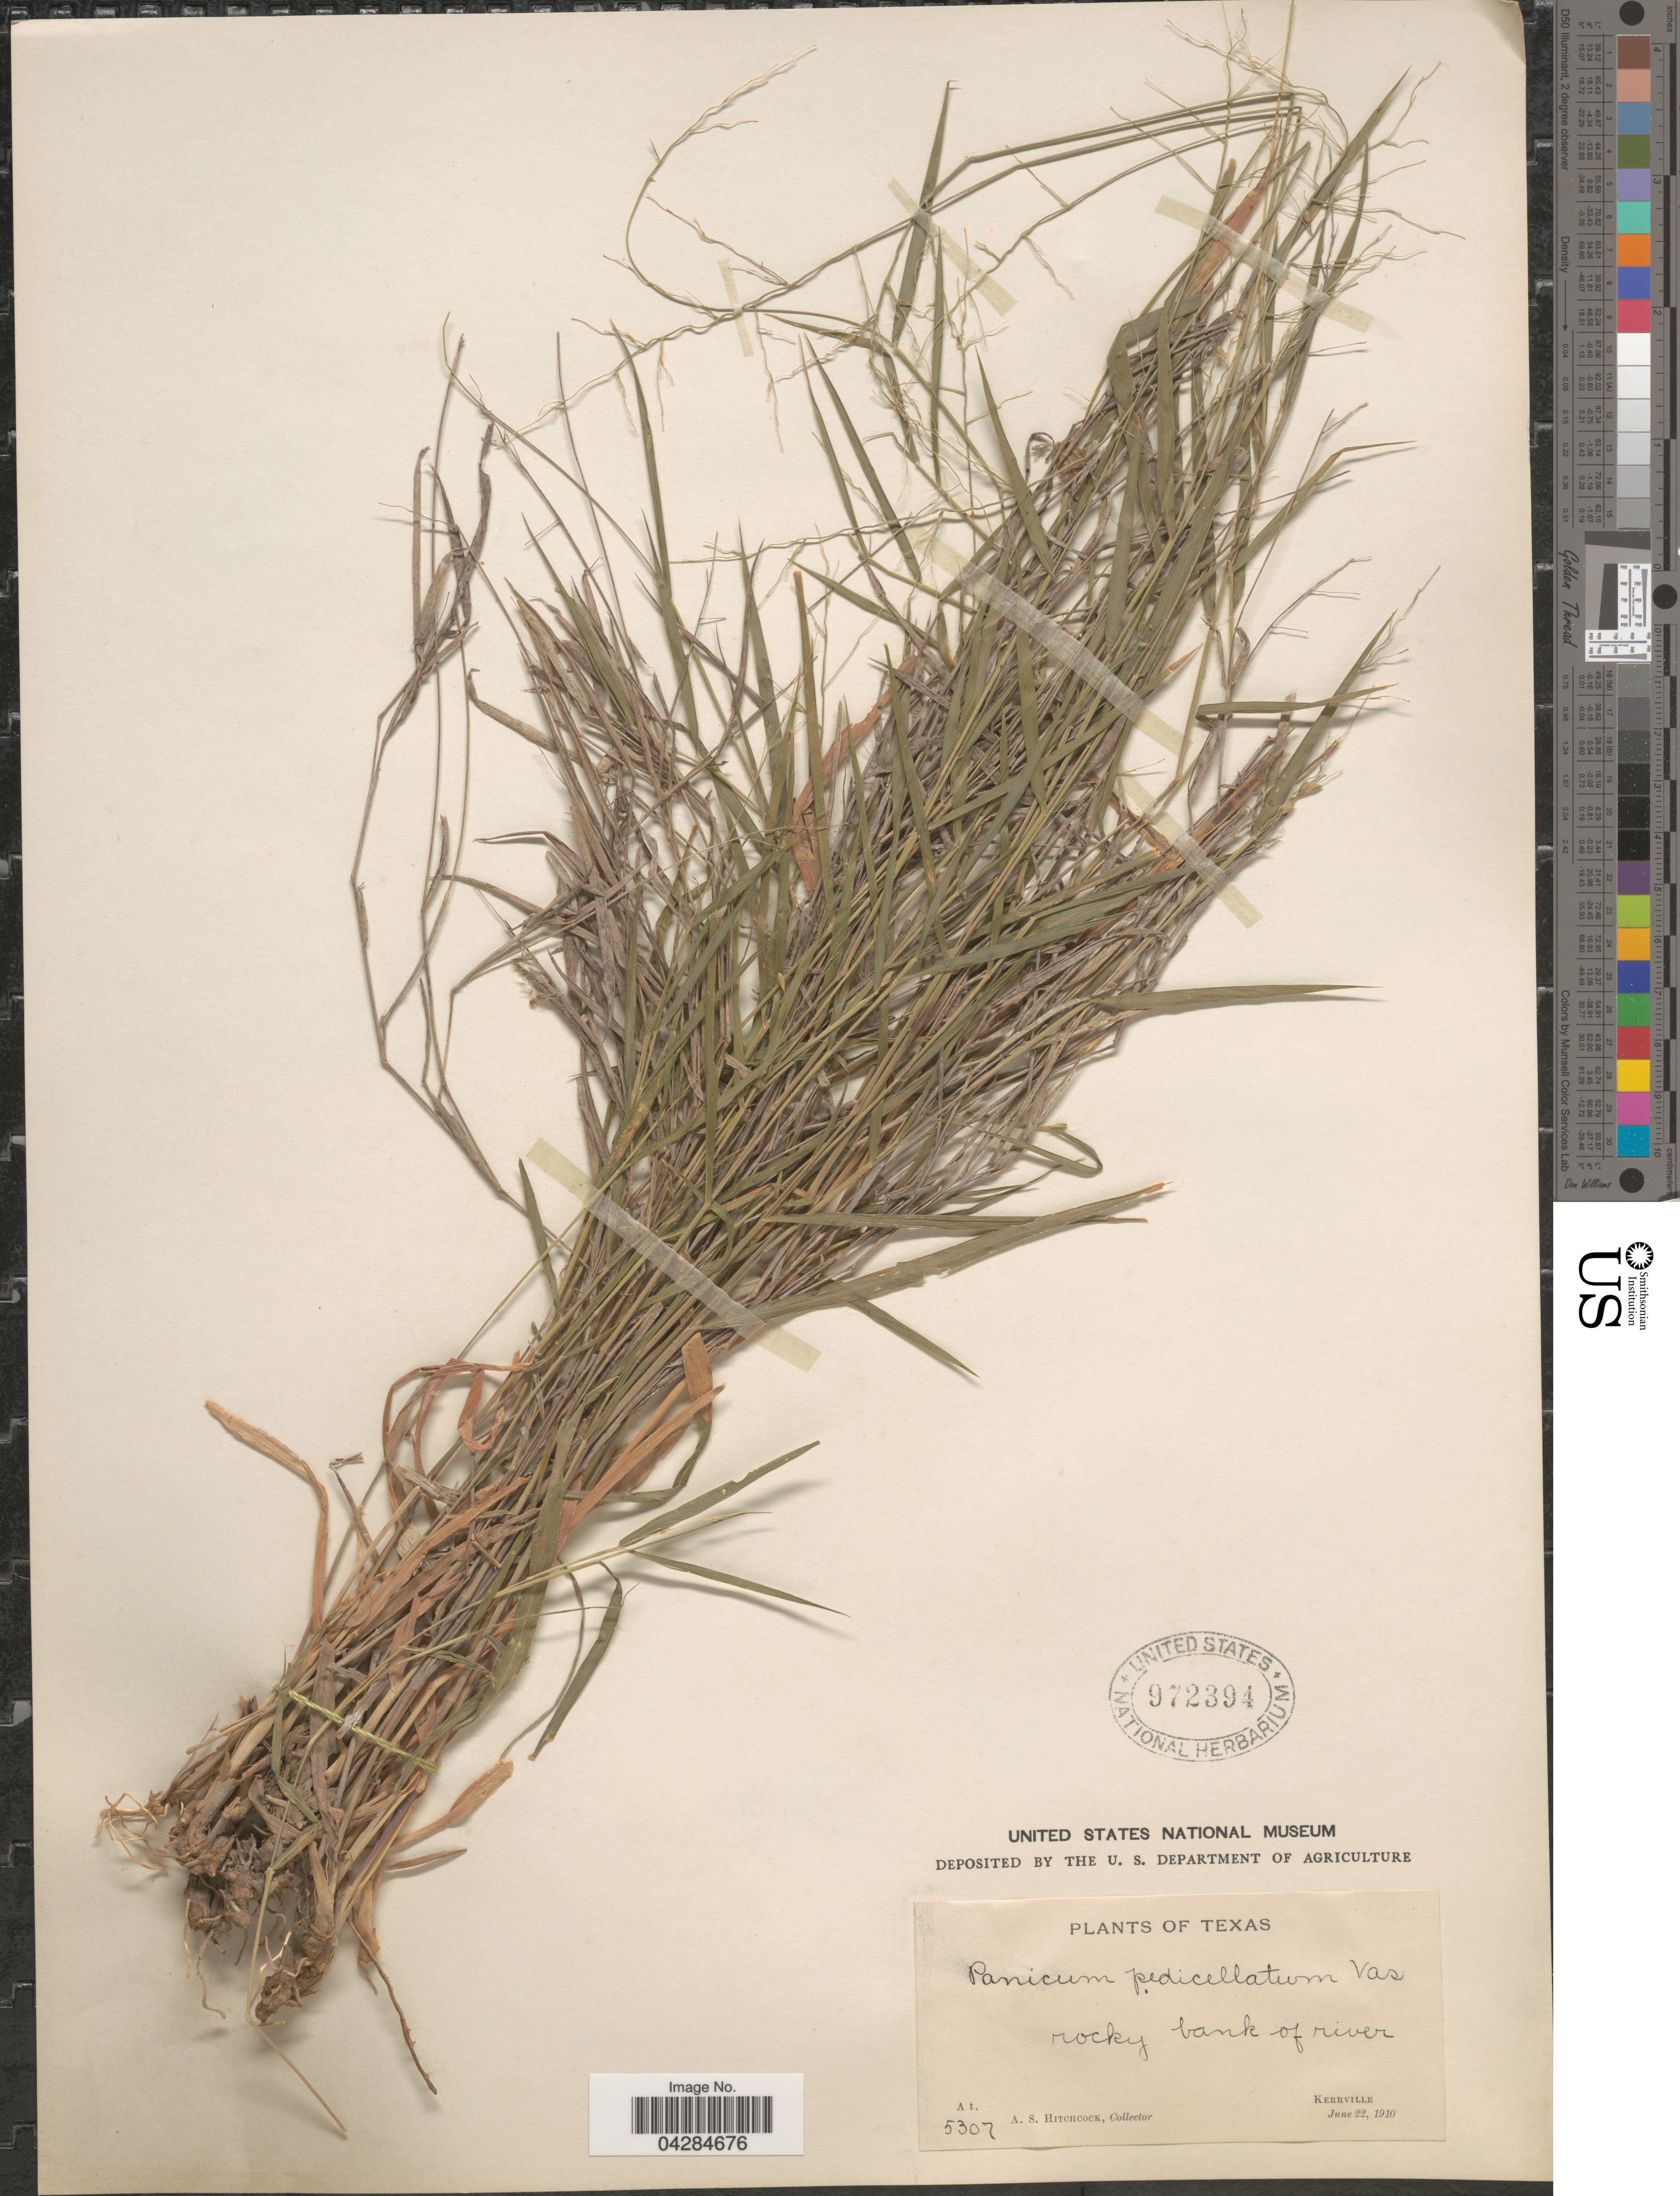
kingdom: Plantae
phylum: Tracheophyta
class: Liliopsida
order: Poales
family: Poaceae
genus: Dichanthelium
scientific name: Dichanthelium pedicellatum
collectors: A. S. Hitchcock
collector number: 5307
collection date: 1910-06-22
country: United States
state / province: Texas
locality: Rocky bank of river. Kerrville.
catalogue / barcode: US 972394